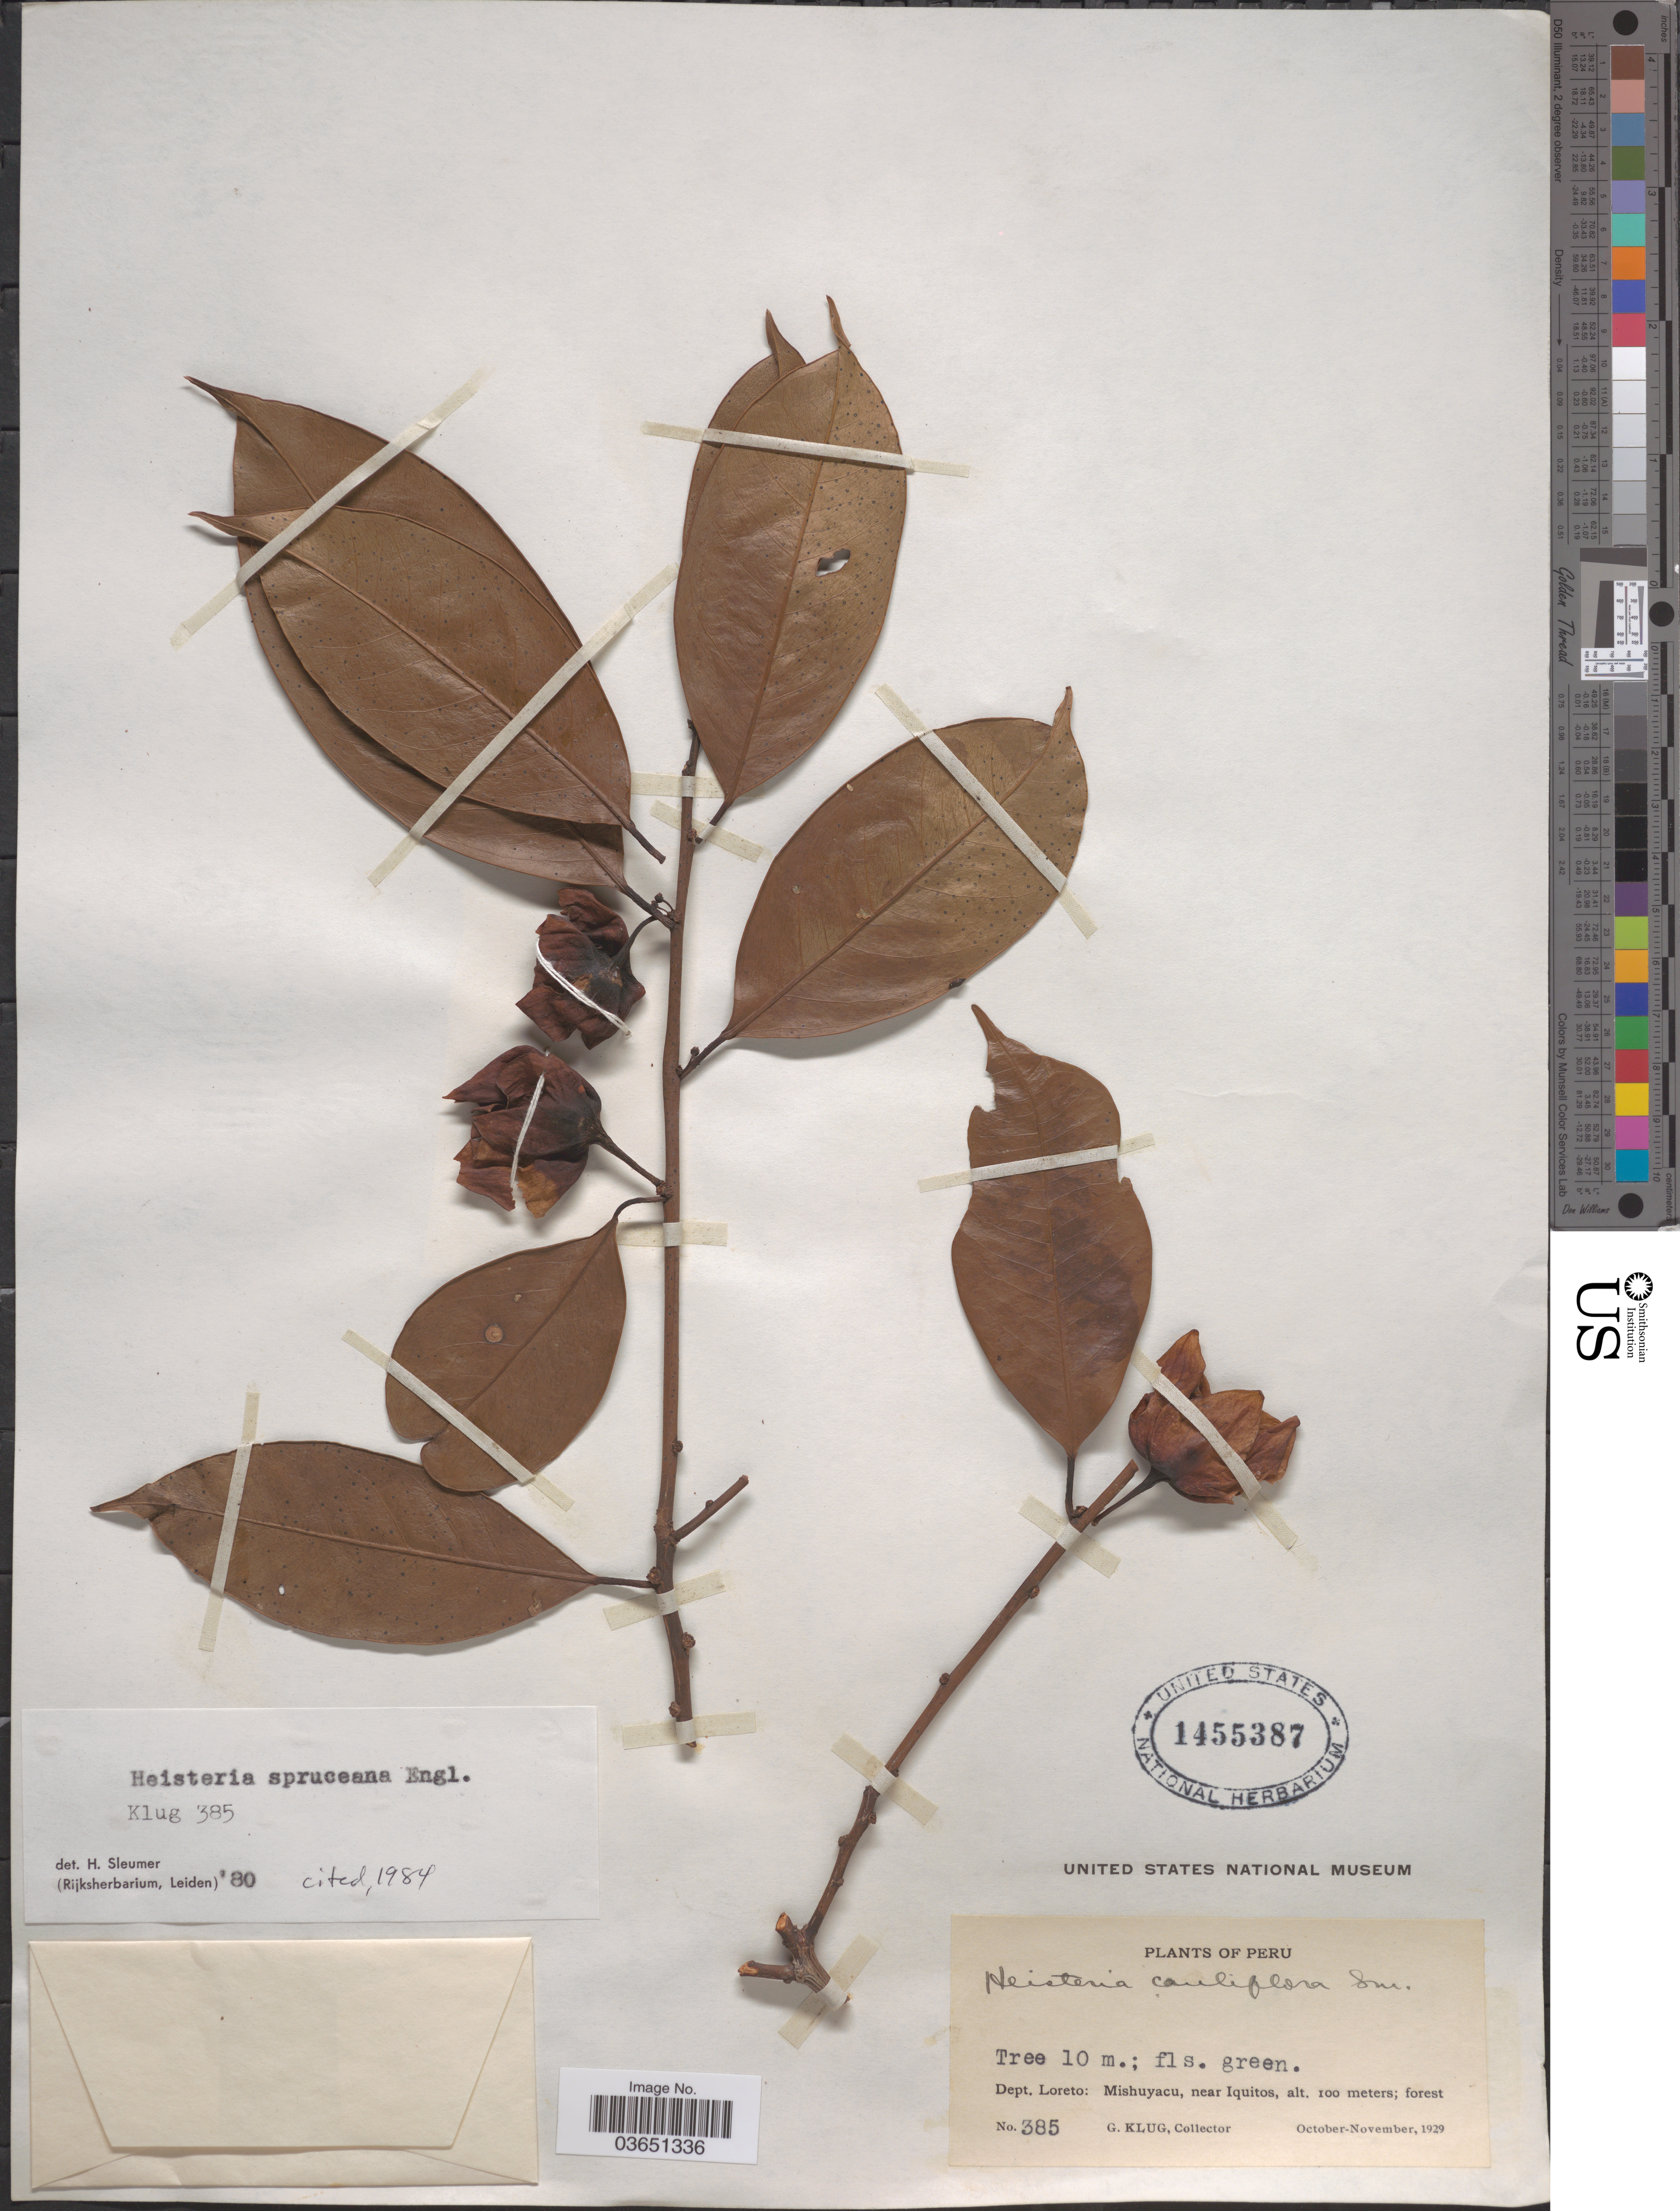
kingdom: Plantae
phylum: Tracheophyta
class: Magnoliopsida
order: Santalales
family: Erythropalaceae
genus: Heisteria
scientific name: Heisteria spruceana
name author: Engl.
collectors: G. Klug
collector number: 385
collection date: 1929-10/1929-11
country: Peru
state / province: Loreto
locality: Dept. Loreto: Mishuyacu, near Iquitos.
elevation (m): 100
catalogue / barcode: US 1455387